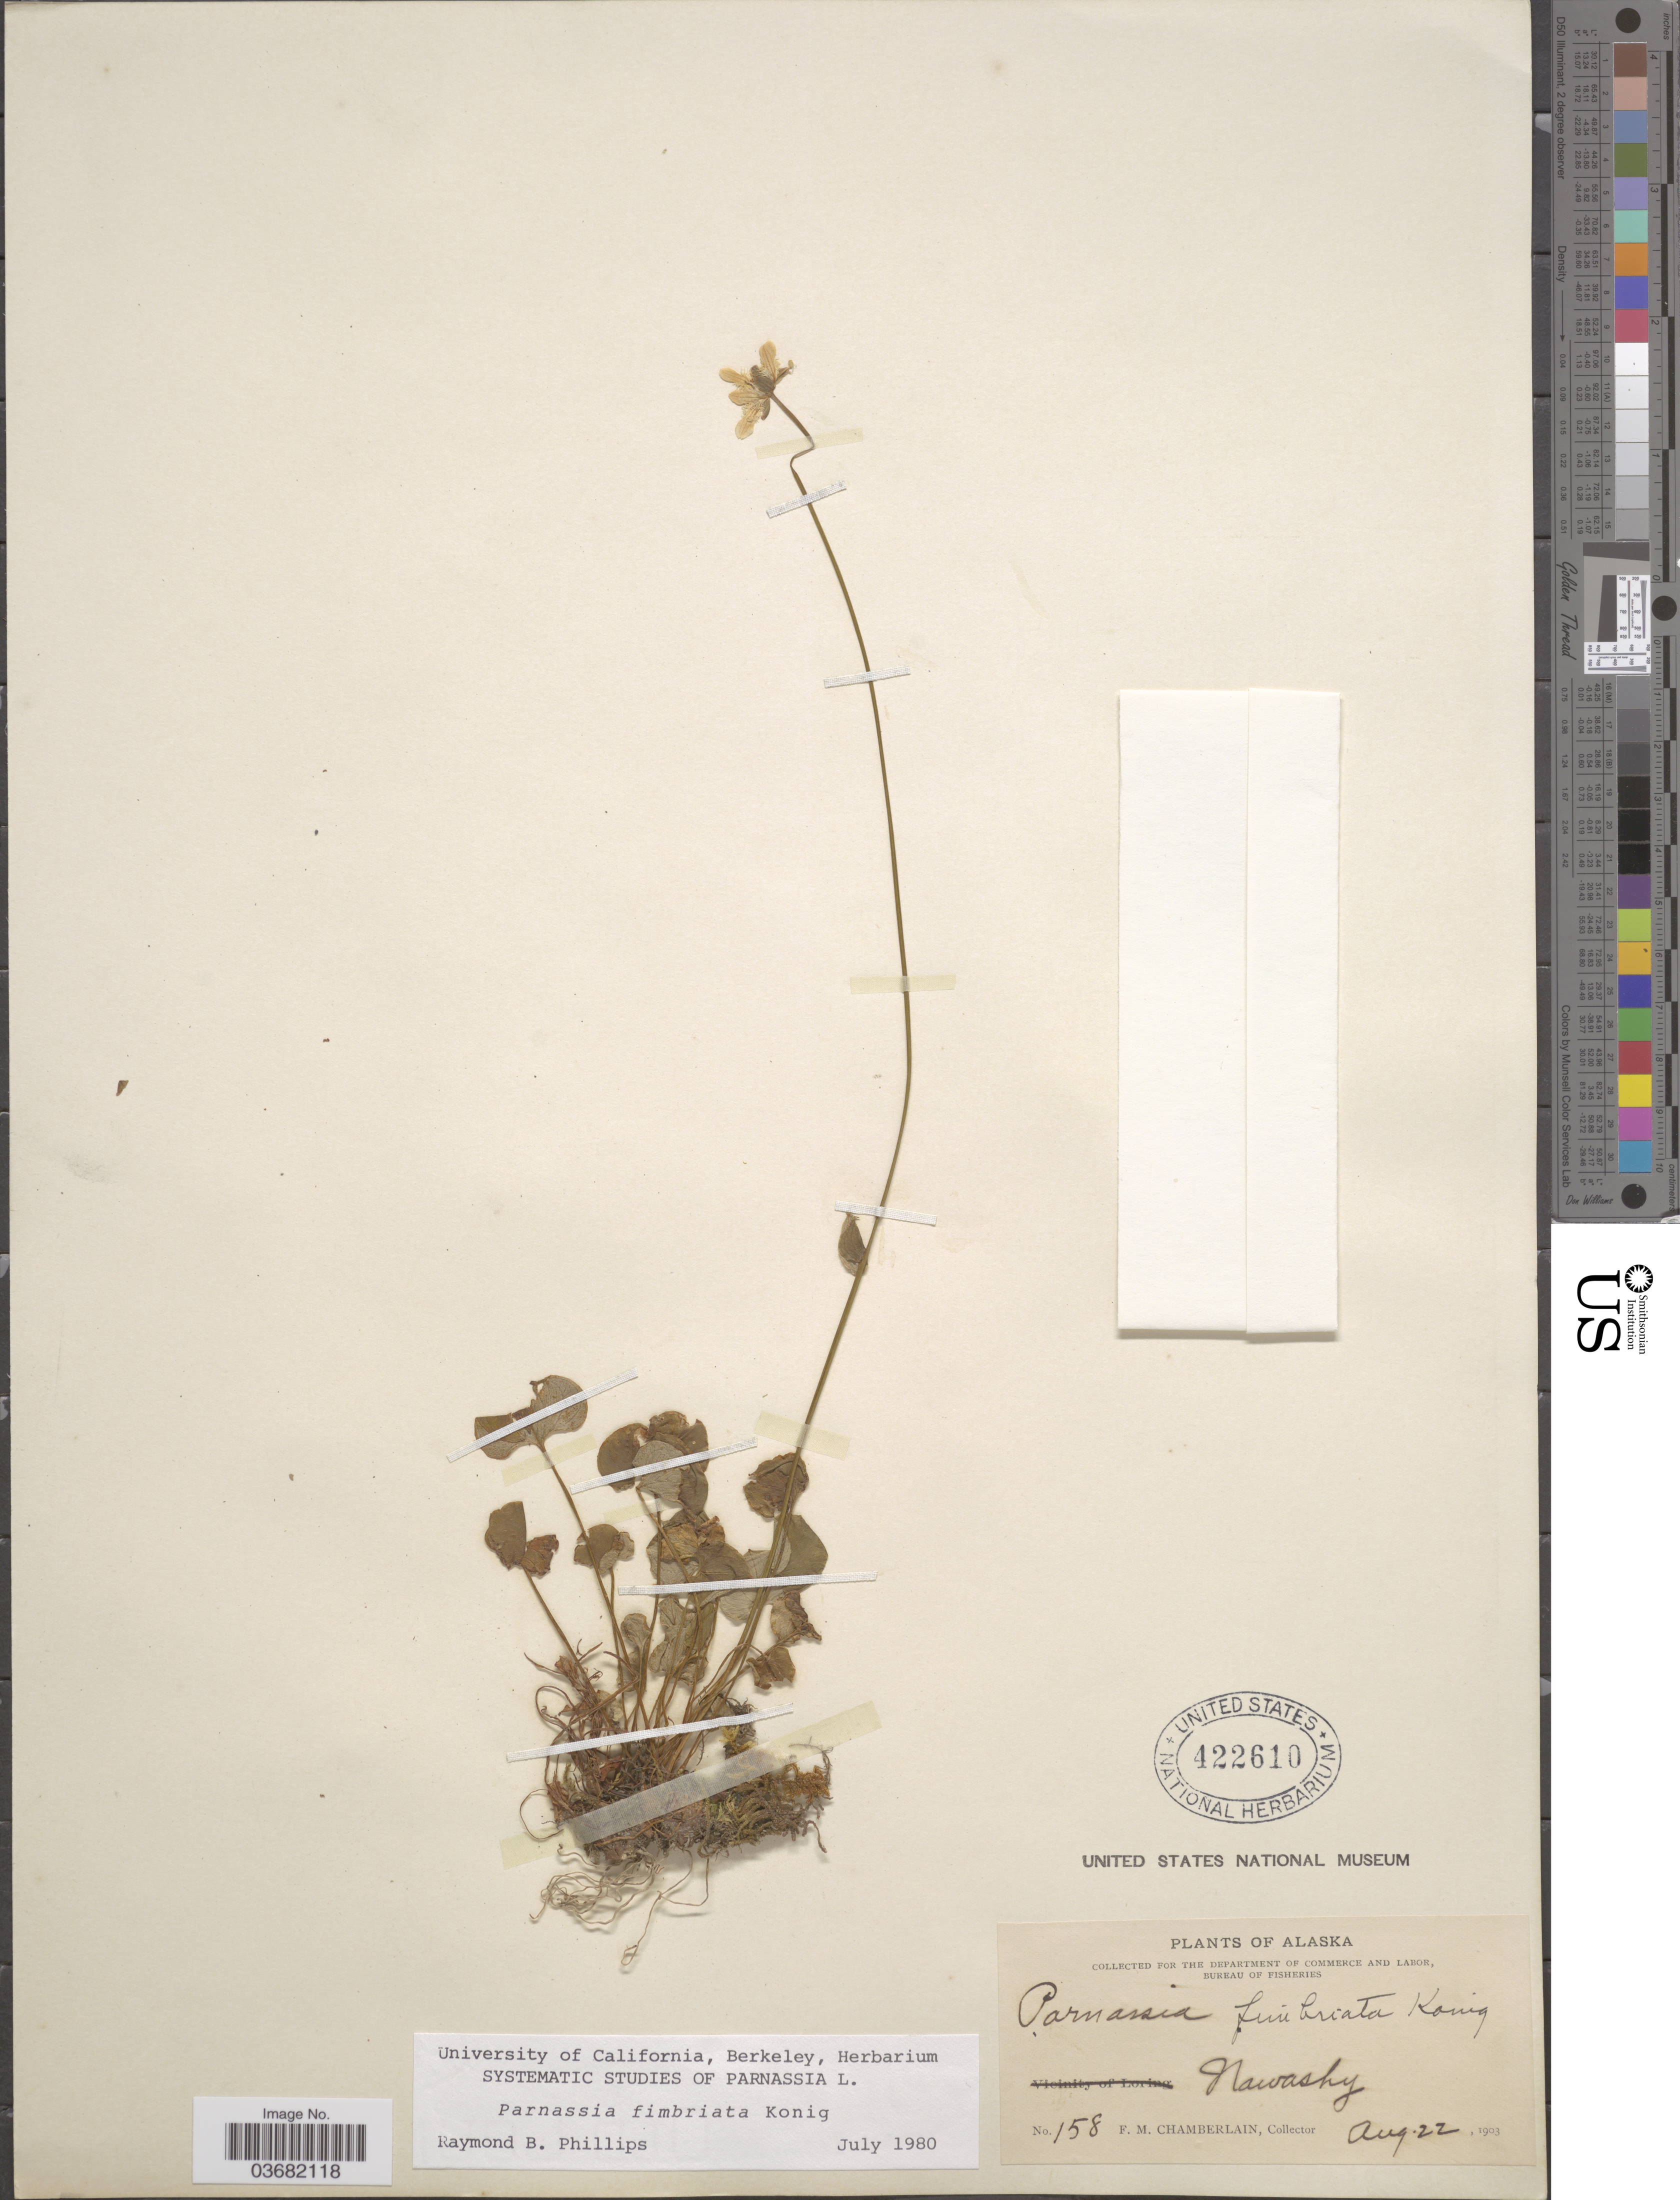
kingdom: Plantae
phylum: Tracheophyta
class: Magnoliopsida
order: Celastrales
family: Parnassiaceae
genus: Parnassia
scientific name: Parnassia fimbriata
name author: K.D. Koenig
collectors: F. Chamberlain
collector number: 158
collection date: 1903-08-22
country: United States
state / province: Alaska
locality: Nawashy.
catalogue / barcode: US 422610